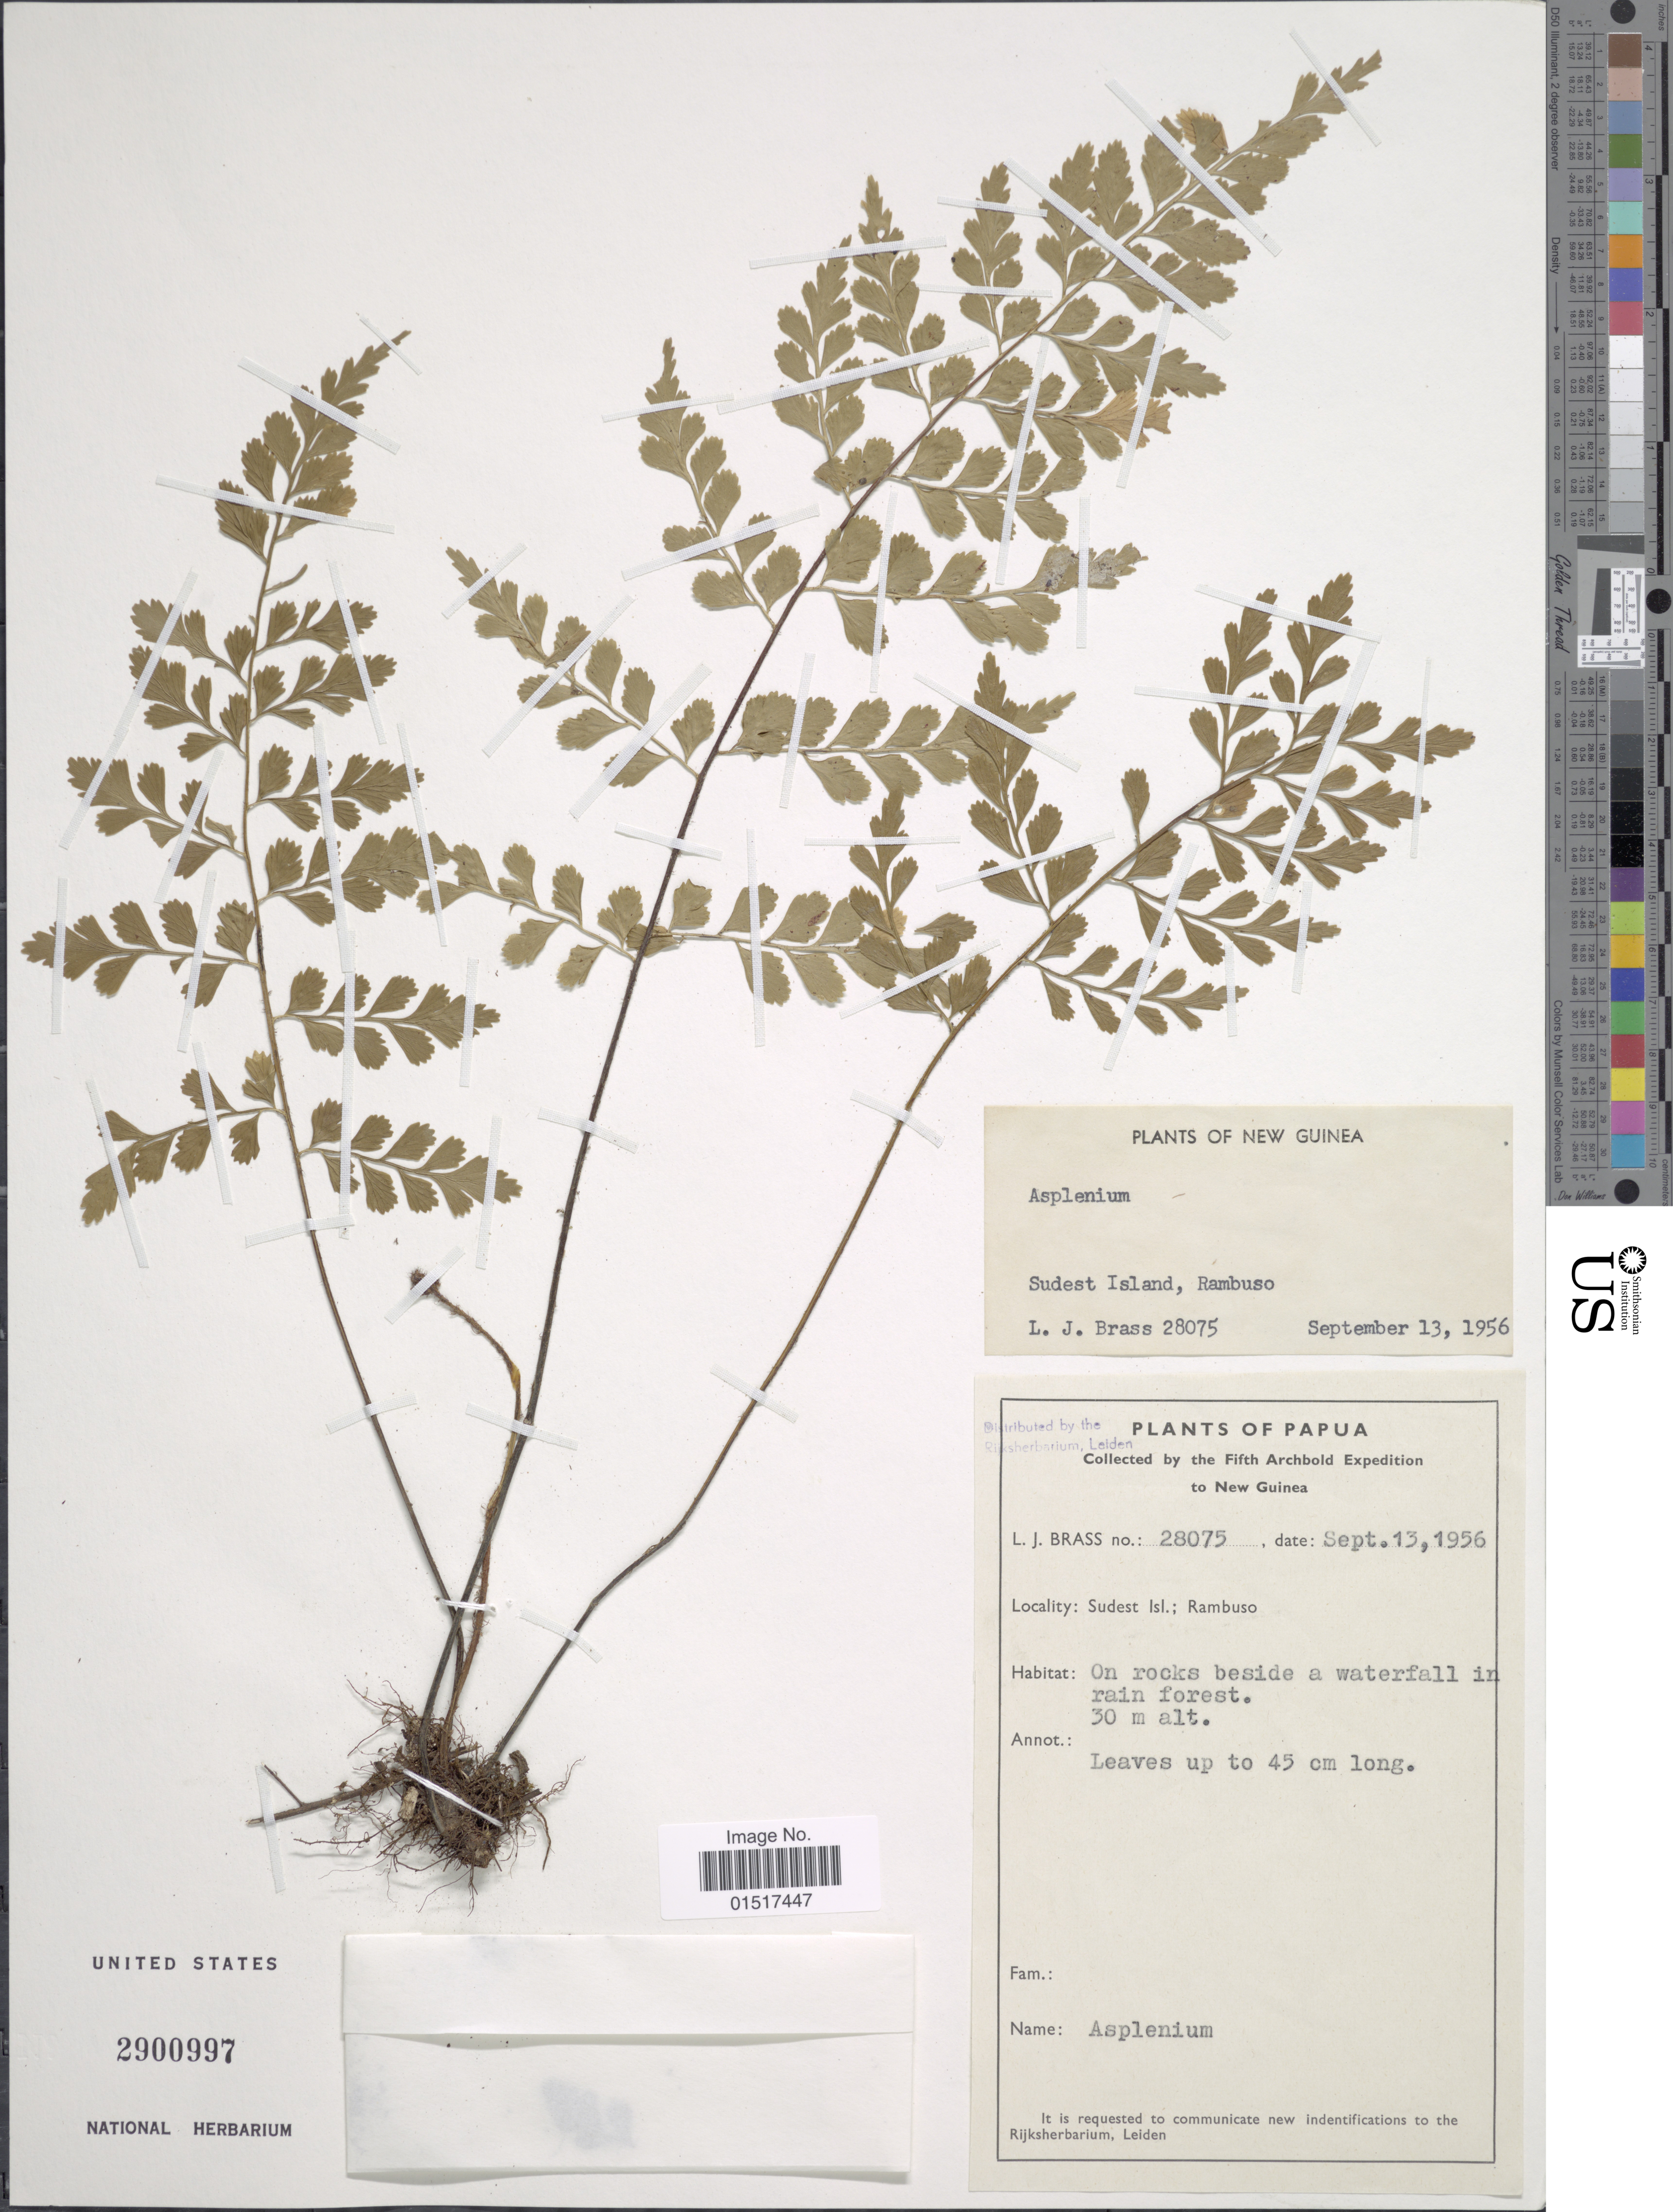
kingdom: Plantae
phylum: Tracheophyta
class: Polypodiopsida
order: Polypodiales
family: Aspleniaceae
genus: Asplenium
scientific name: Asplenium sp.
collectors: L. J. Brass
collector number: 28075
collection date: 1956-09-13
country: Papua New Guinea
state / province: Milne Bay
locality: New Guinea. Papua. Sudest Isl.; Rambuso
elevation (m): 30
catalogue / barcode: US 2900997